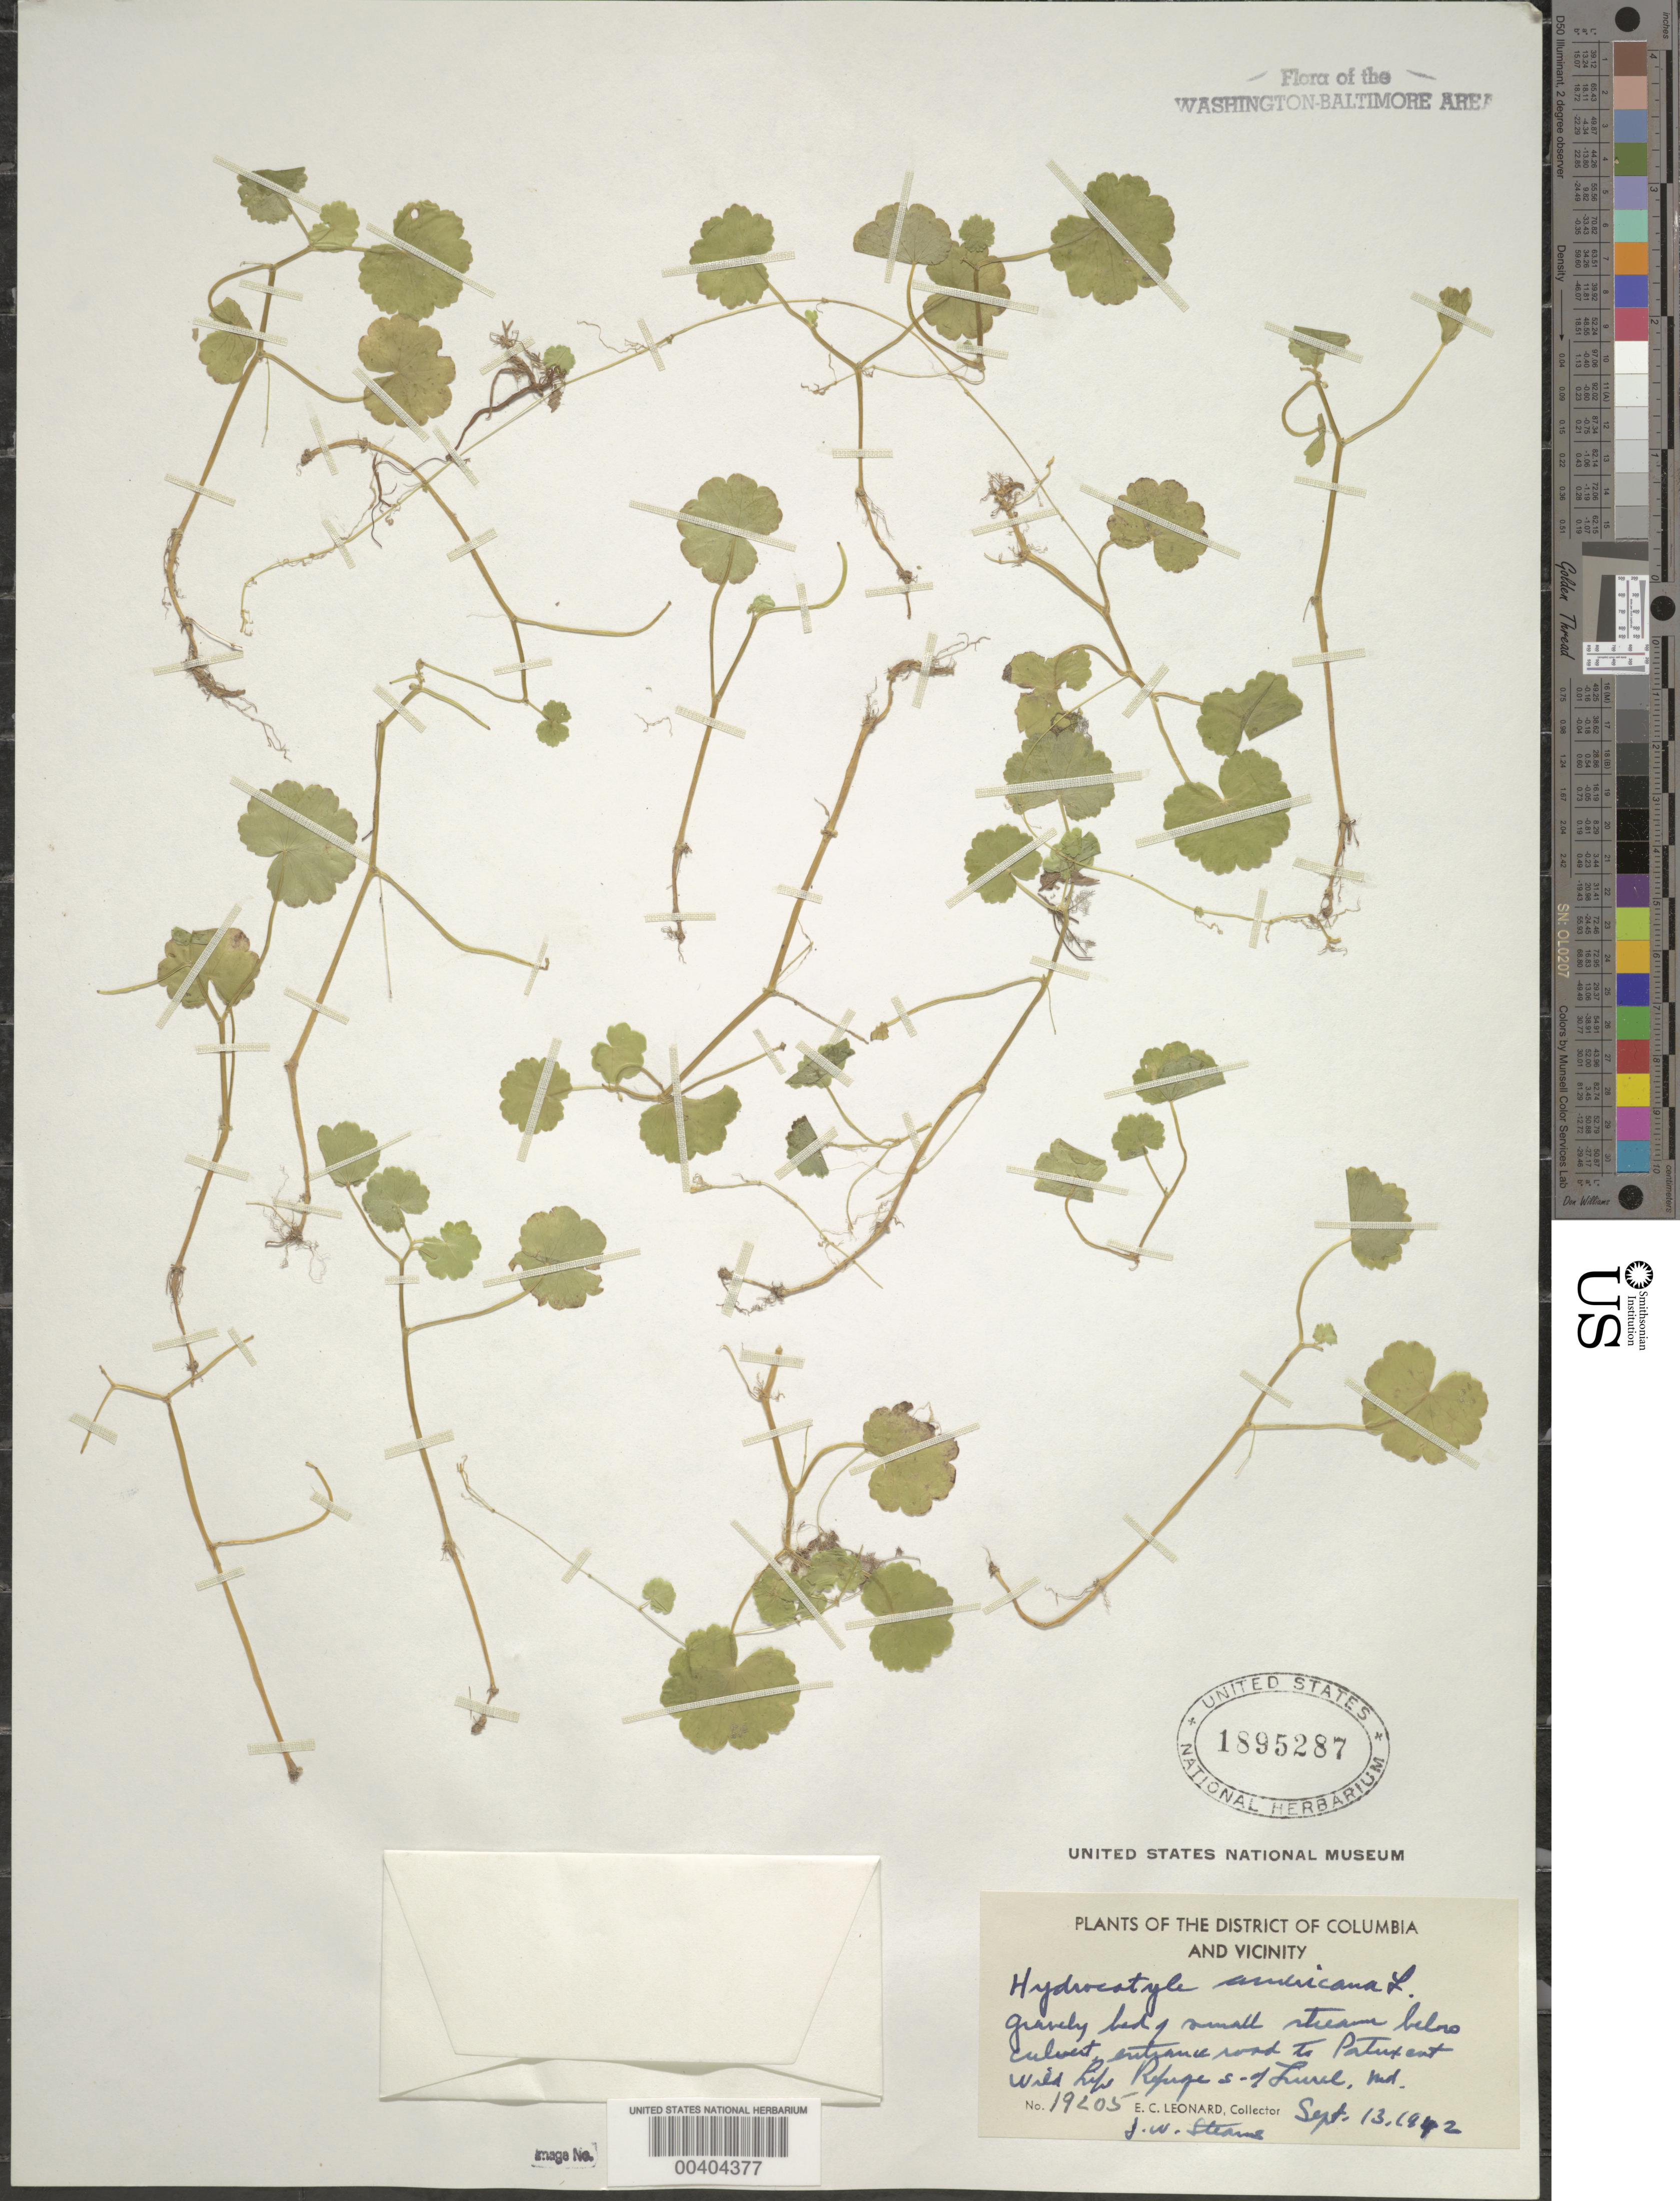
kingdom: Plantae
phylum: Tracheophyta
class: Magnoliopsida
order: Apiales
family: Araliaceae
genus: Hydrocotyle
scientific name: Hydrocotyle americana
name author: L.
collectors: E. C. Leonard & J. Stearns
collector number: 19205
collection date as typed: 13 Sep 1942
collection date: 1942-09-13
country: United States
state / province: Maryland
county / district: Prince George's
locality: Patuxent Wildlife Refuge south of Laurel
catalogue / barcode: US 1895287